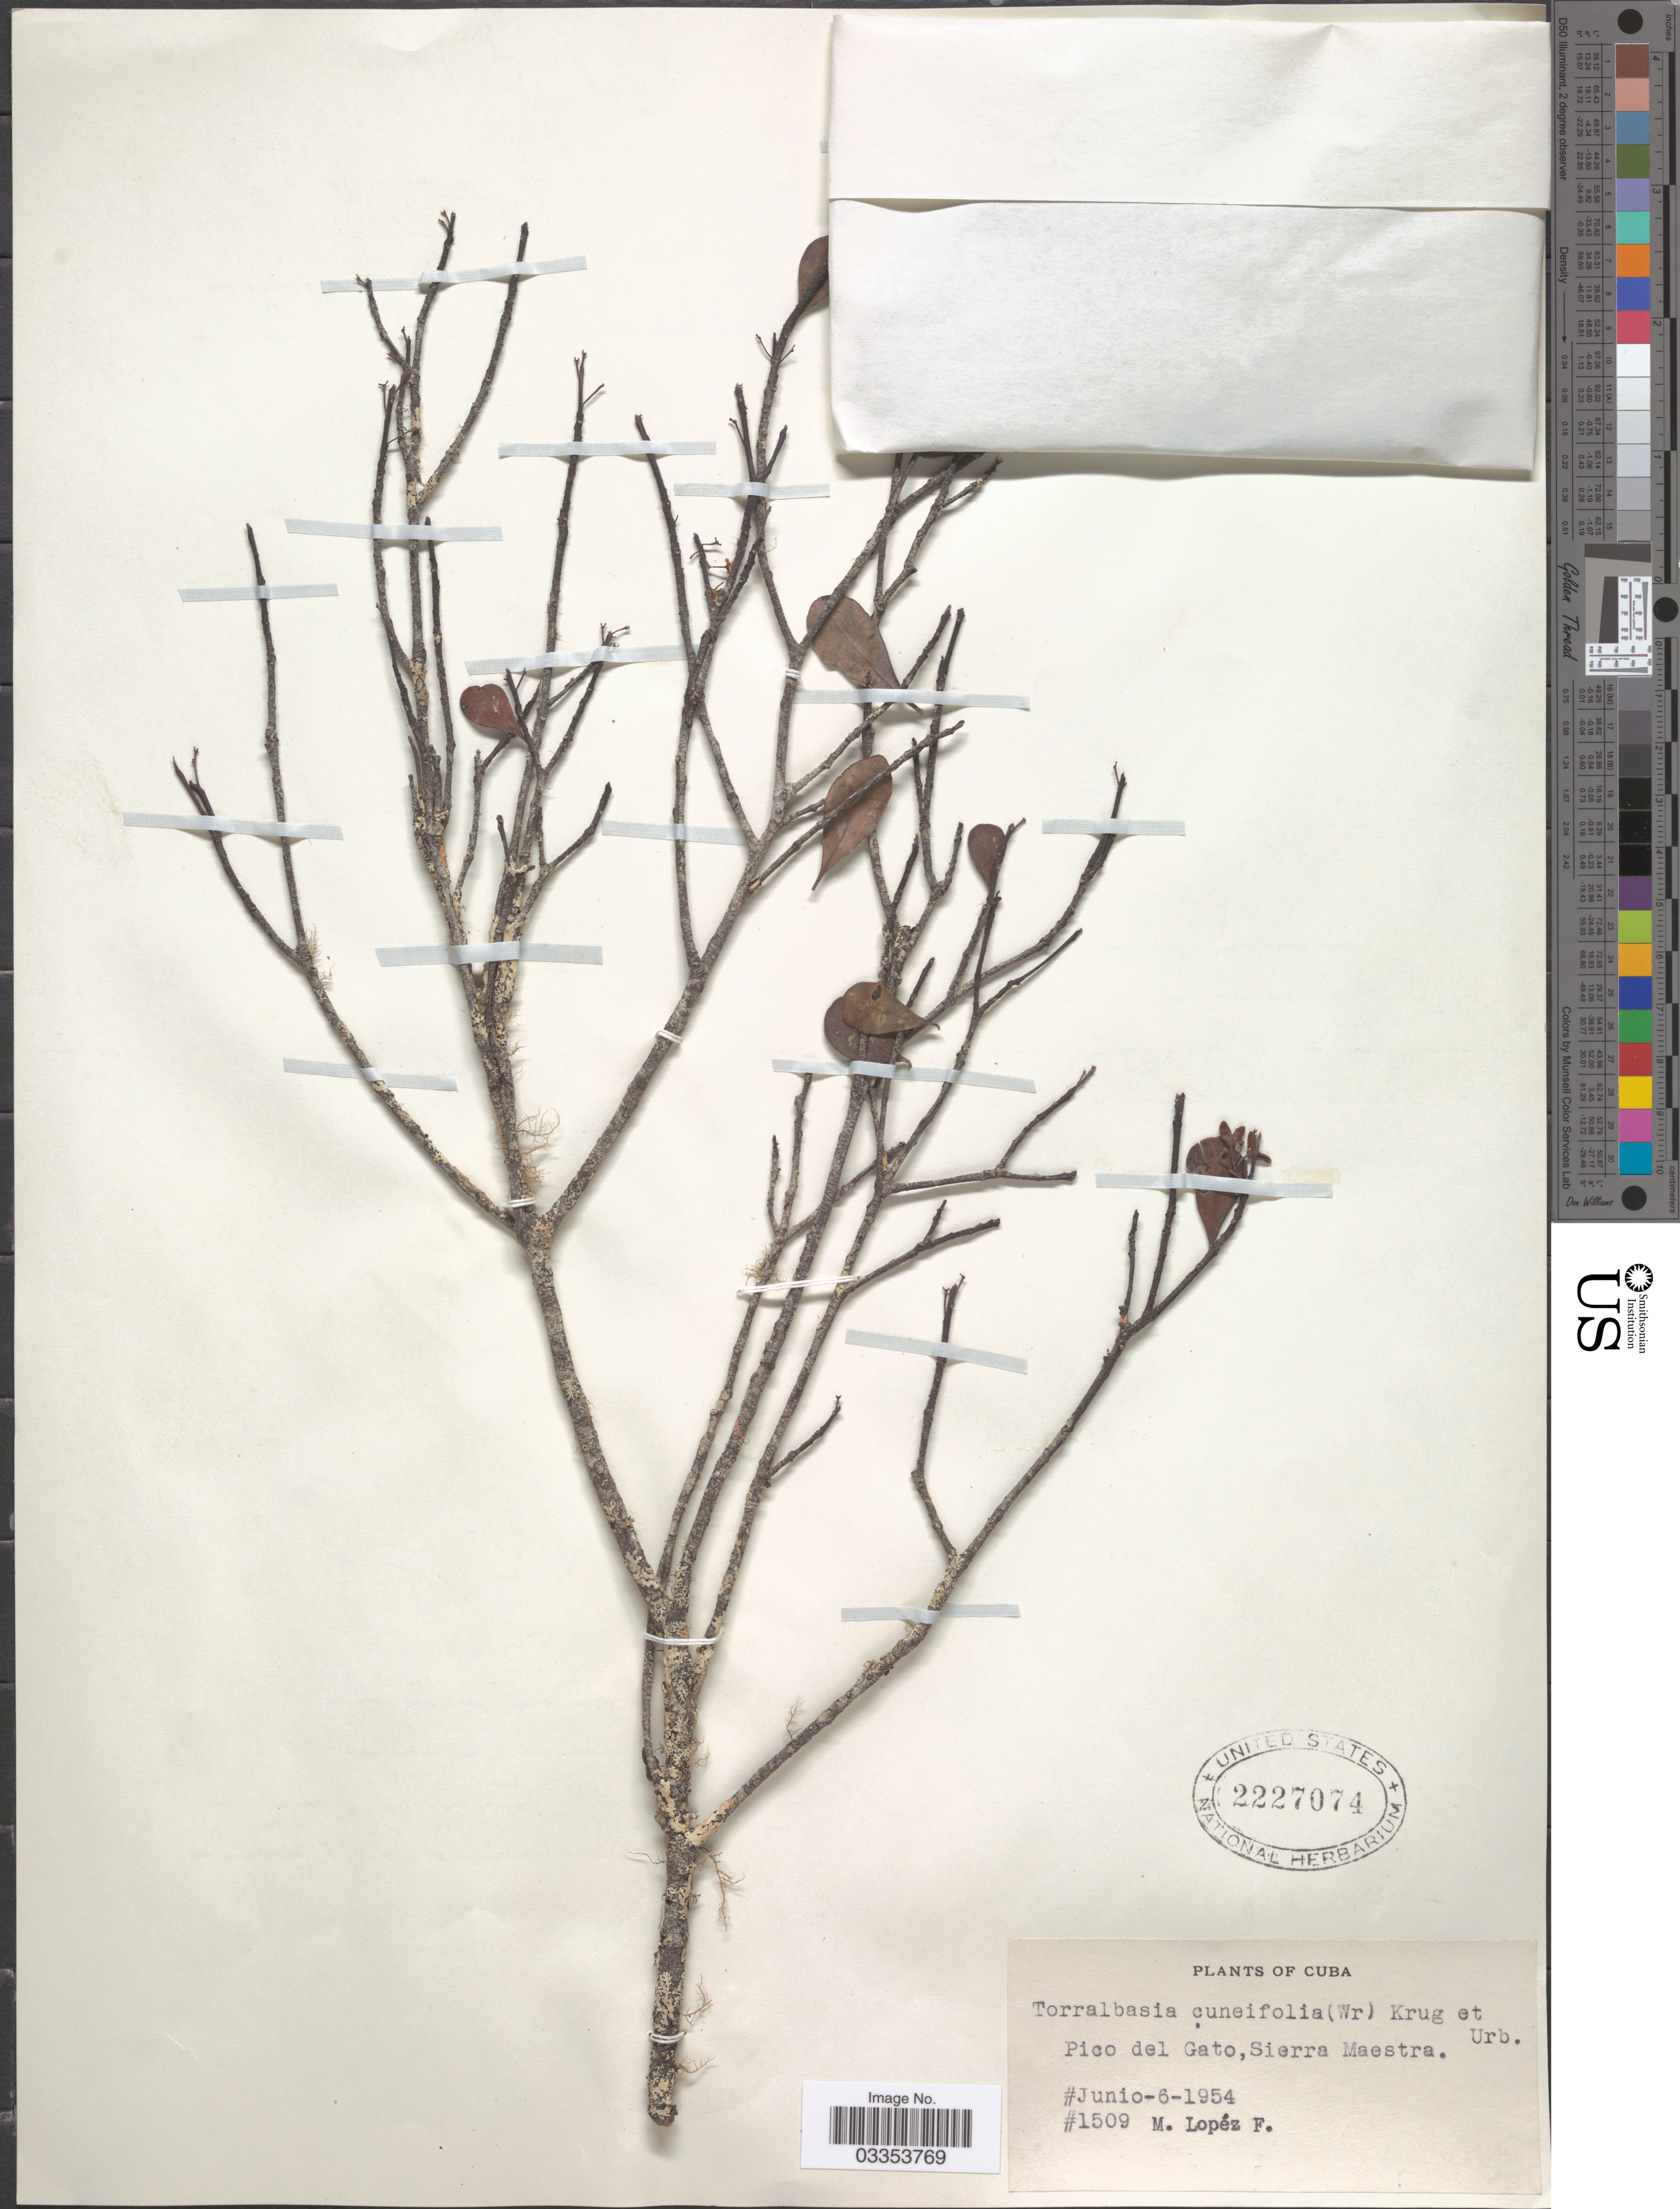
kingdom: Plantae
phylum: Tracheophyta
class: Magnoliopsida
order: Celastrales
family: Celastraceae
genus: Torralbasia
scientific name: Torralbasia cuneifolia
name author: (C. Wright ex Griseb.) Krug & Urb.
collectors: M. López Figueiras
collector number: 1509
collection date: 1954-06-06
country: Cuba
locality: Pico del Gato, Sierra Maestra.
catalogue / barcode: US 2227074